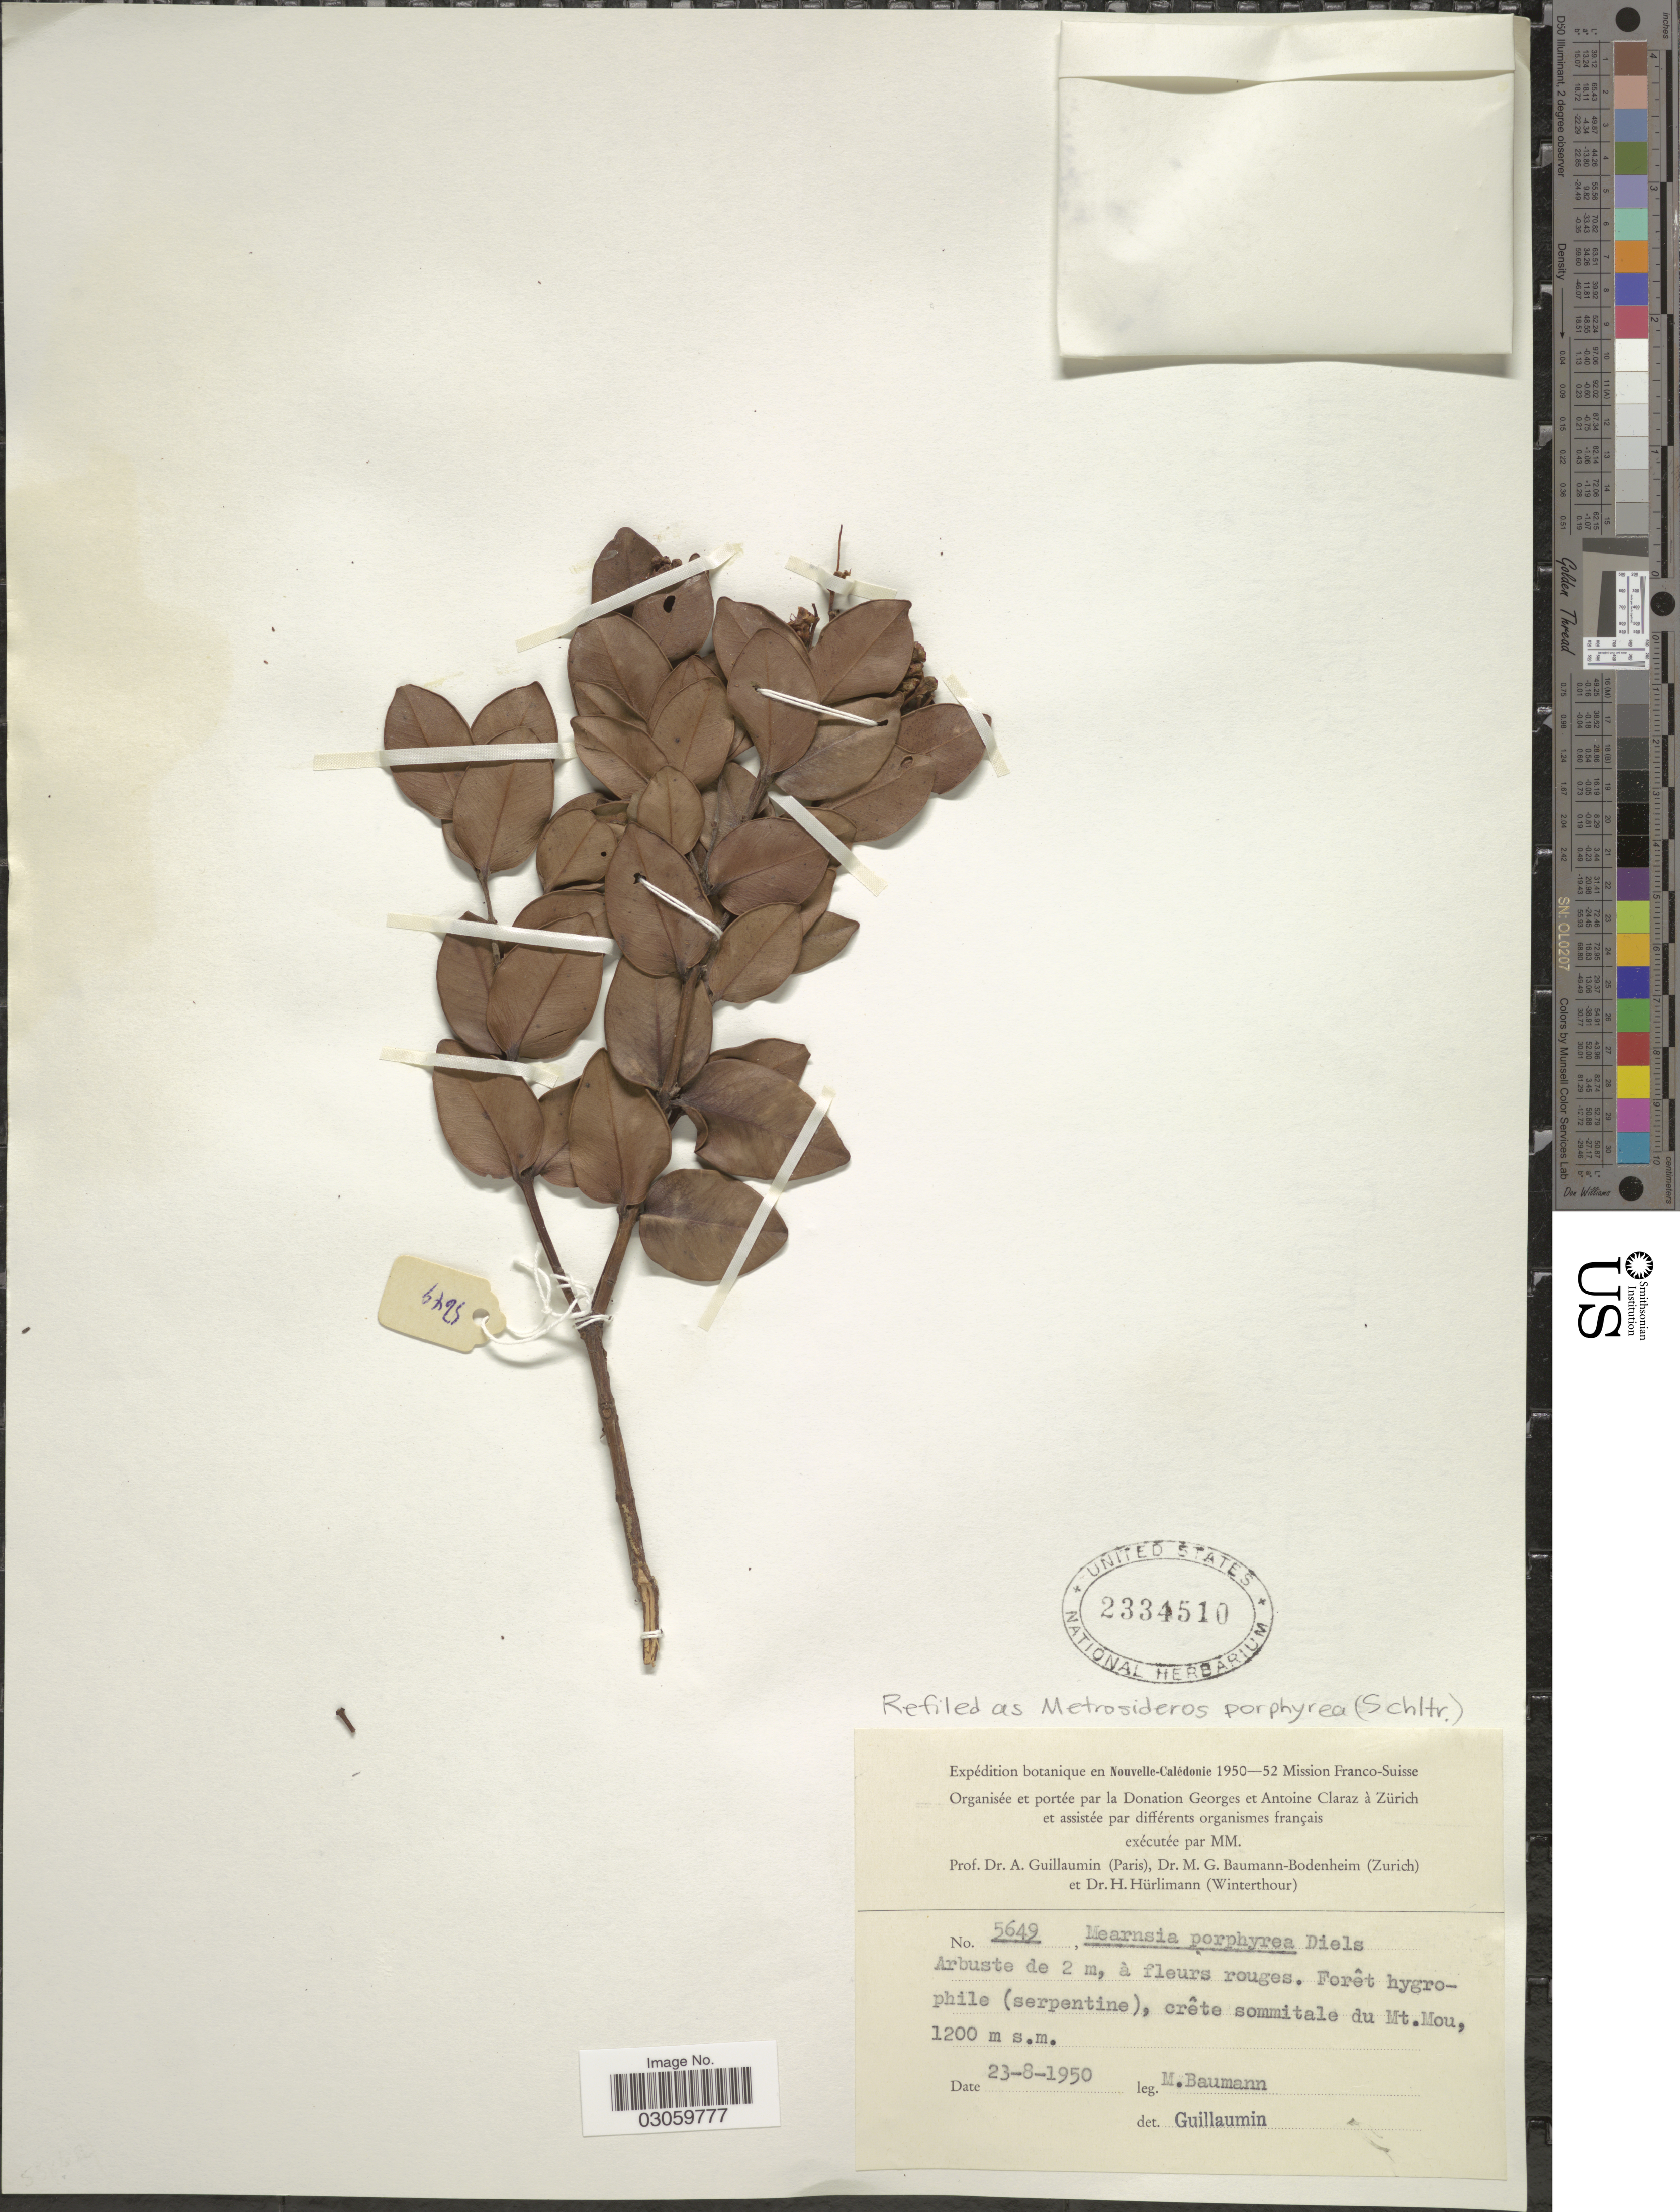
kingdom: Plantae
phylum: Tracheophyta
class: Magnoliopsida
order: Myrtales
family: Myrtaceae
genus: Metrosideros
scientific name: Metrosideros porphyrea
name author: Schltr.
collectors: M. G. Baumann-Bodenheim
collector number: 5649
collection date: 1950-08-23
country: New Caledonia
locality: Crête sommitale du Mt. Mou.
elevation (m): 1200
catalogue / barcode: US 2334510